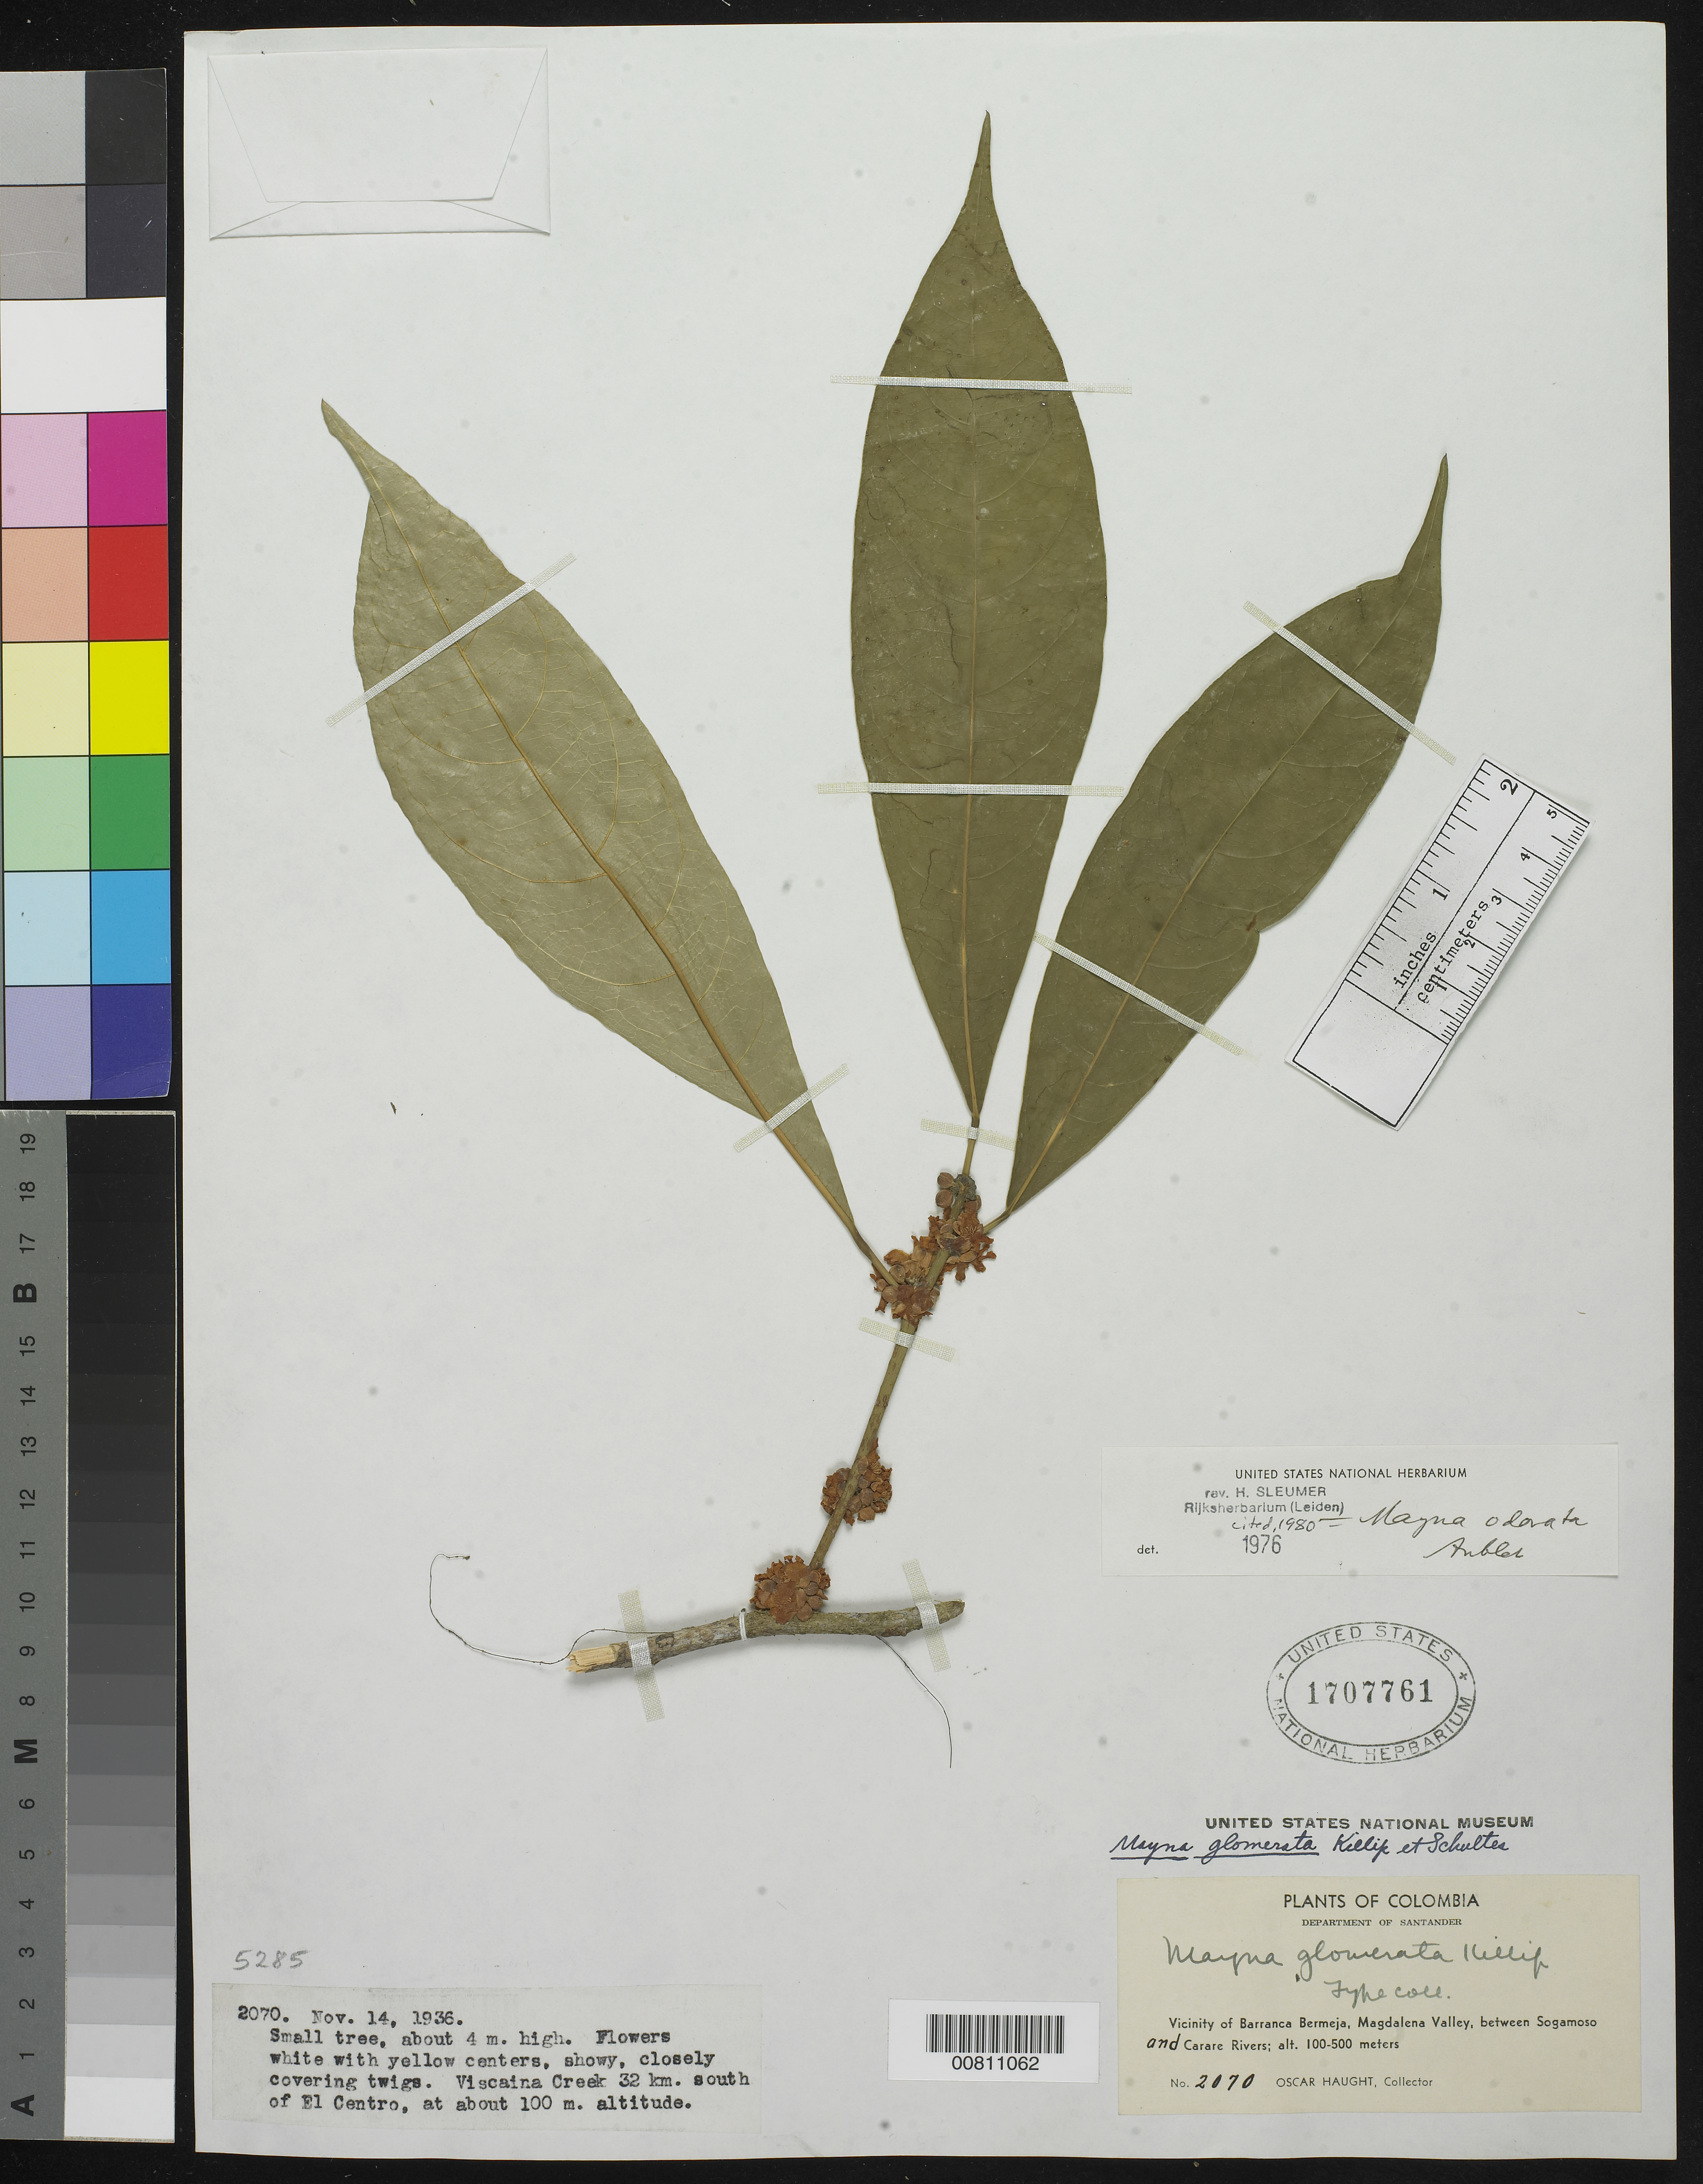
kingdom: Plantae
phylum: Tracheophyta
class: Magnoliopsida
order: Malpighiales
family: Achariaceae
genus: Mayna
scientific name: Mayna glomerata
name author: Killip & R.E. Schult.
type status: Isotype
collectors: O. Haught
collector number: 2070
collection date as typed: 14 Nov 1936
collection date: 1936-11-14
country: Colombia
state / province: Santander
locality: Vicinity of Barranca Bermeja, Magdalena Valley, between Sogamoso and Carare Rivers. Viscaina Creek 32 km S of El Centro.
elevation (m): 100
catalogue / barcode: US 1707761